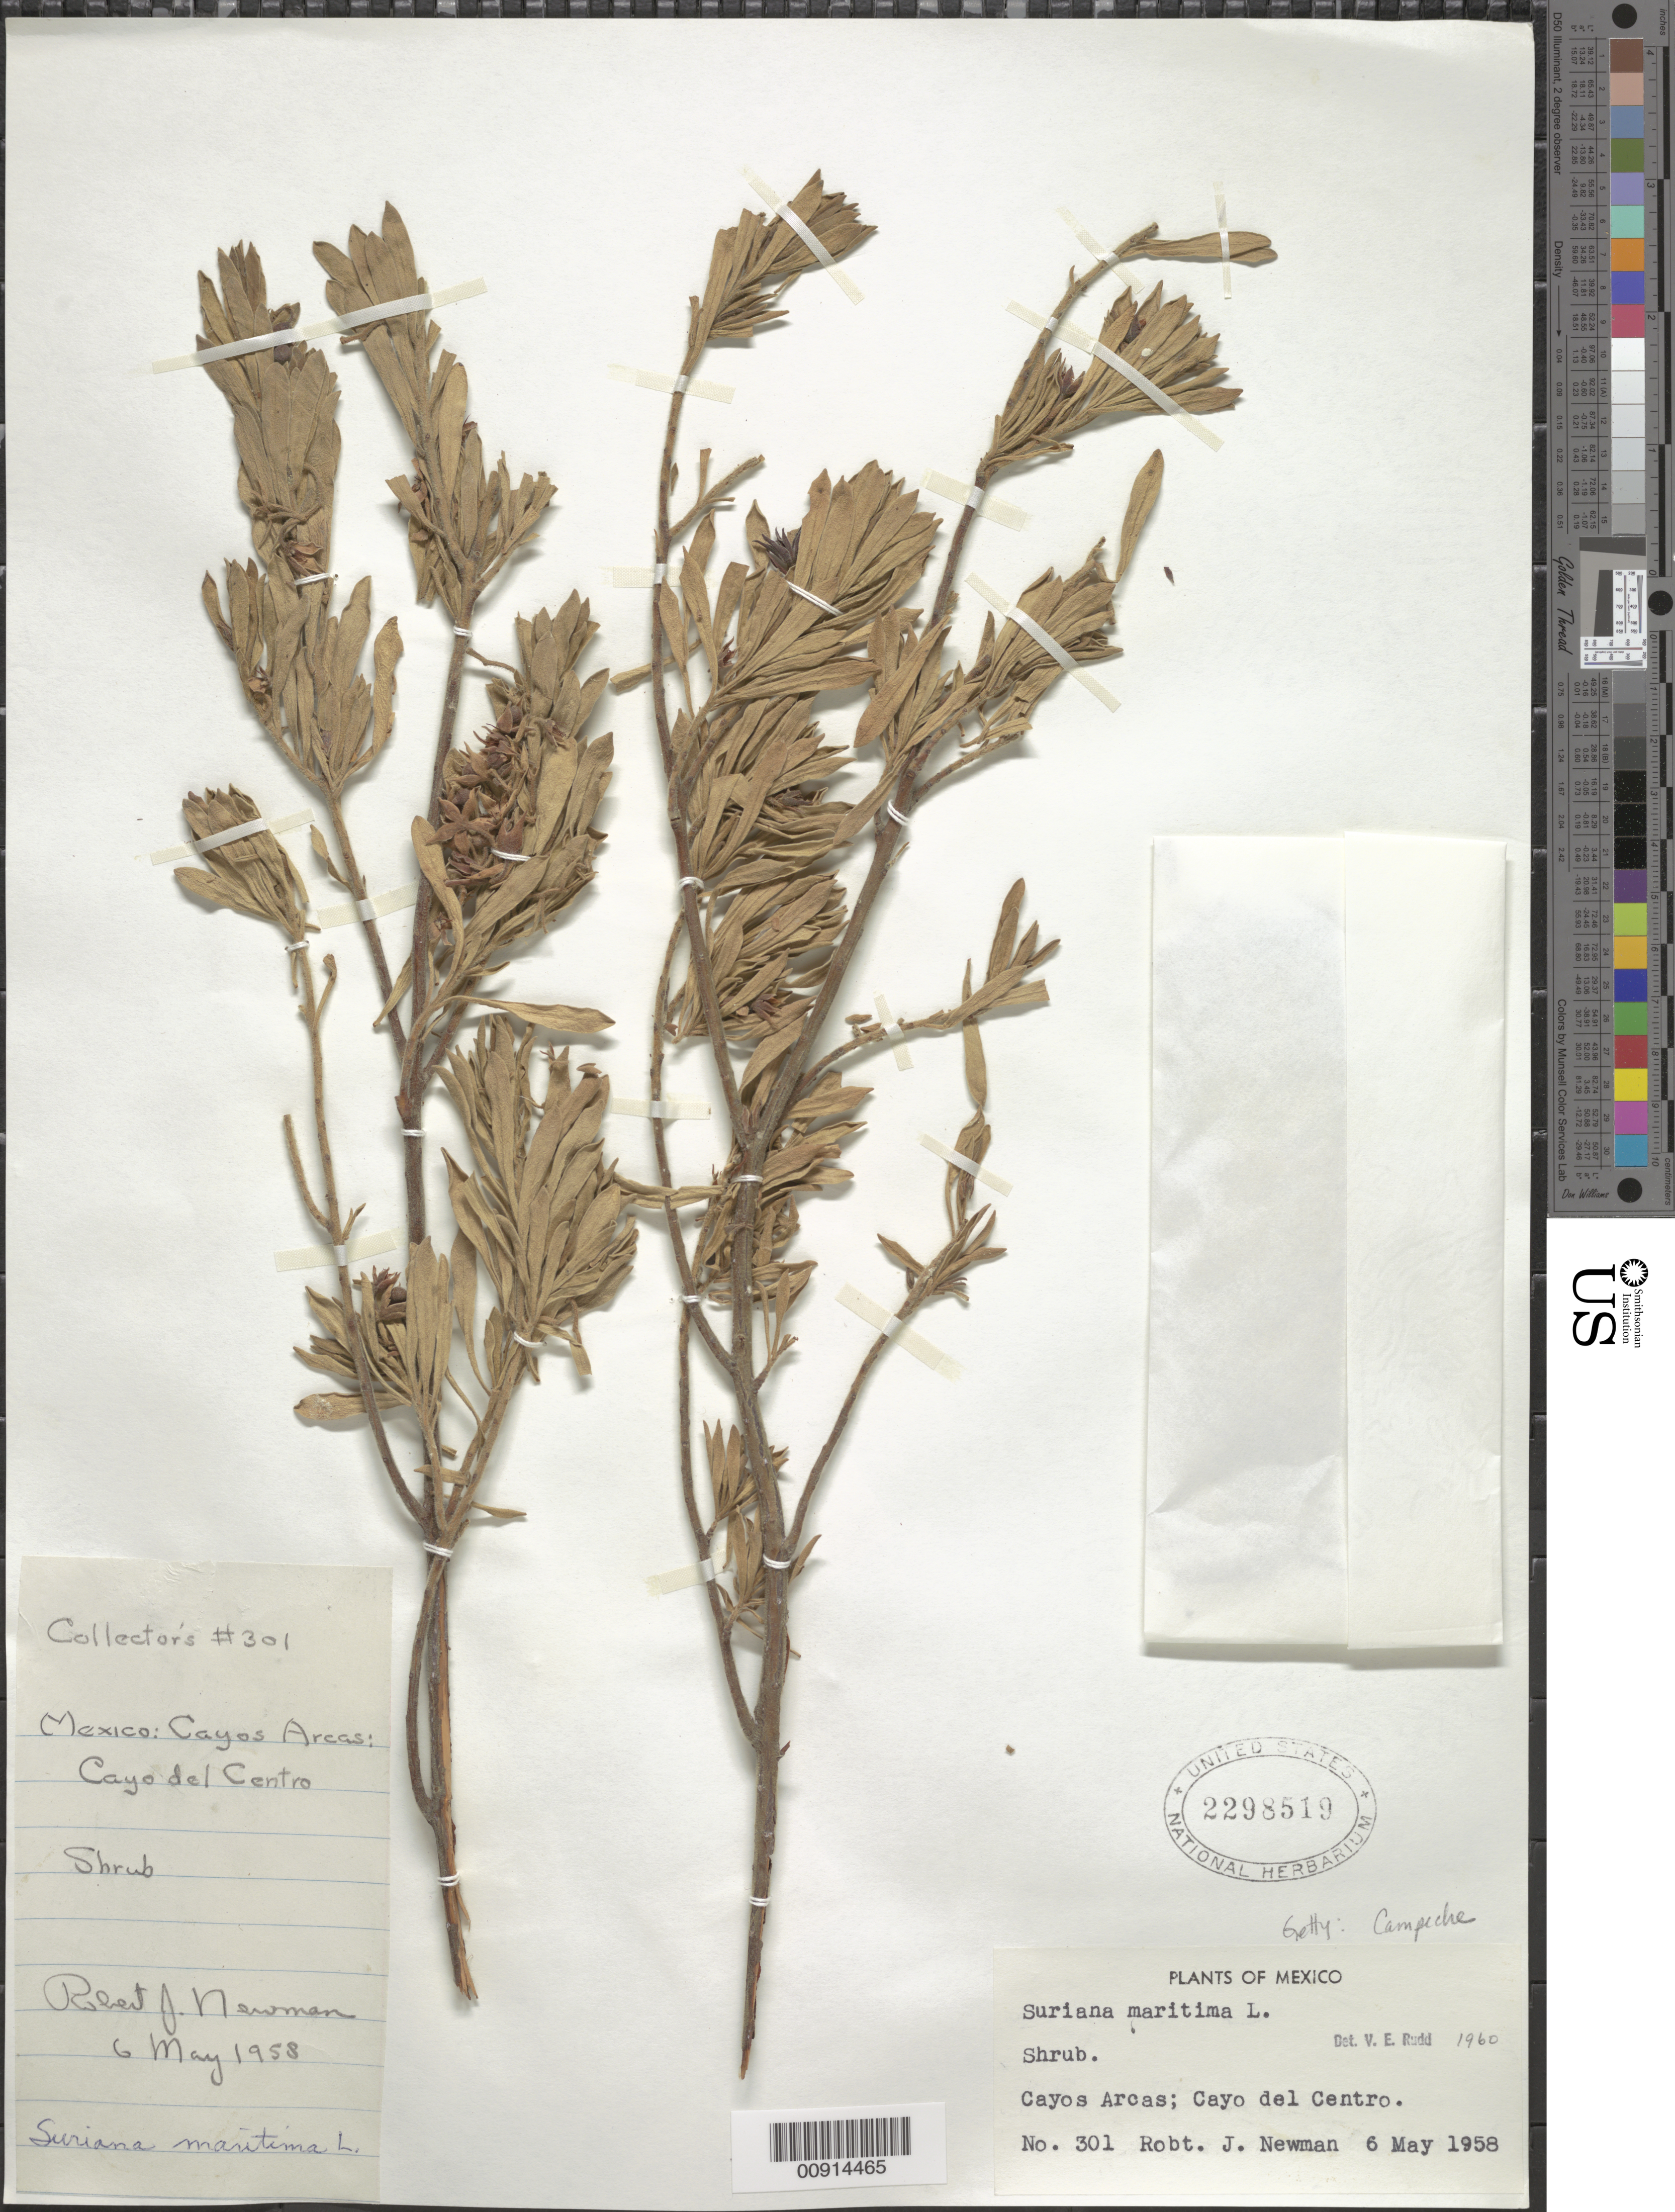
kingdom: Plantae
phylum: Tracheophyta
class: Magnoliopsida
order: Fabales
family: Surianaceae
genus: Suriana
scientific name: Suriana maritima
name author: L.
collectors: R. J. Newman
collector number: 301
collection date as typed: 06 May 1958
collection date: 1958-05-06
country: Mexico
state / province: Campeche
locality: Cayos Arcas; Cayo del Centro.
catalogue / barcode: US 2298519